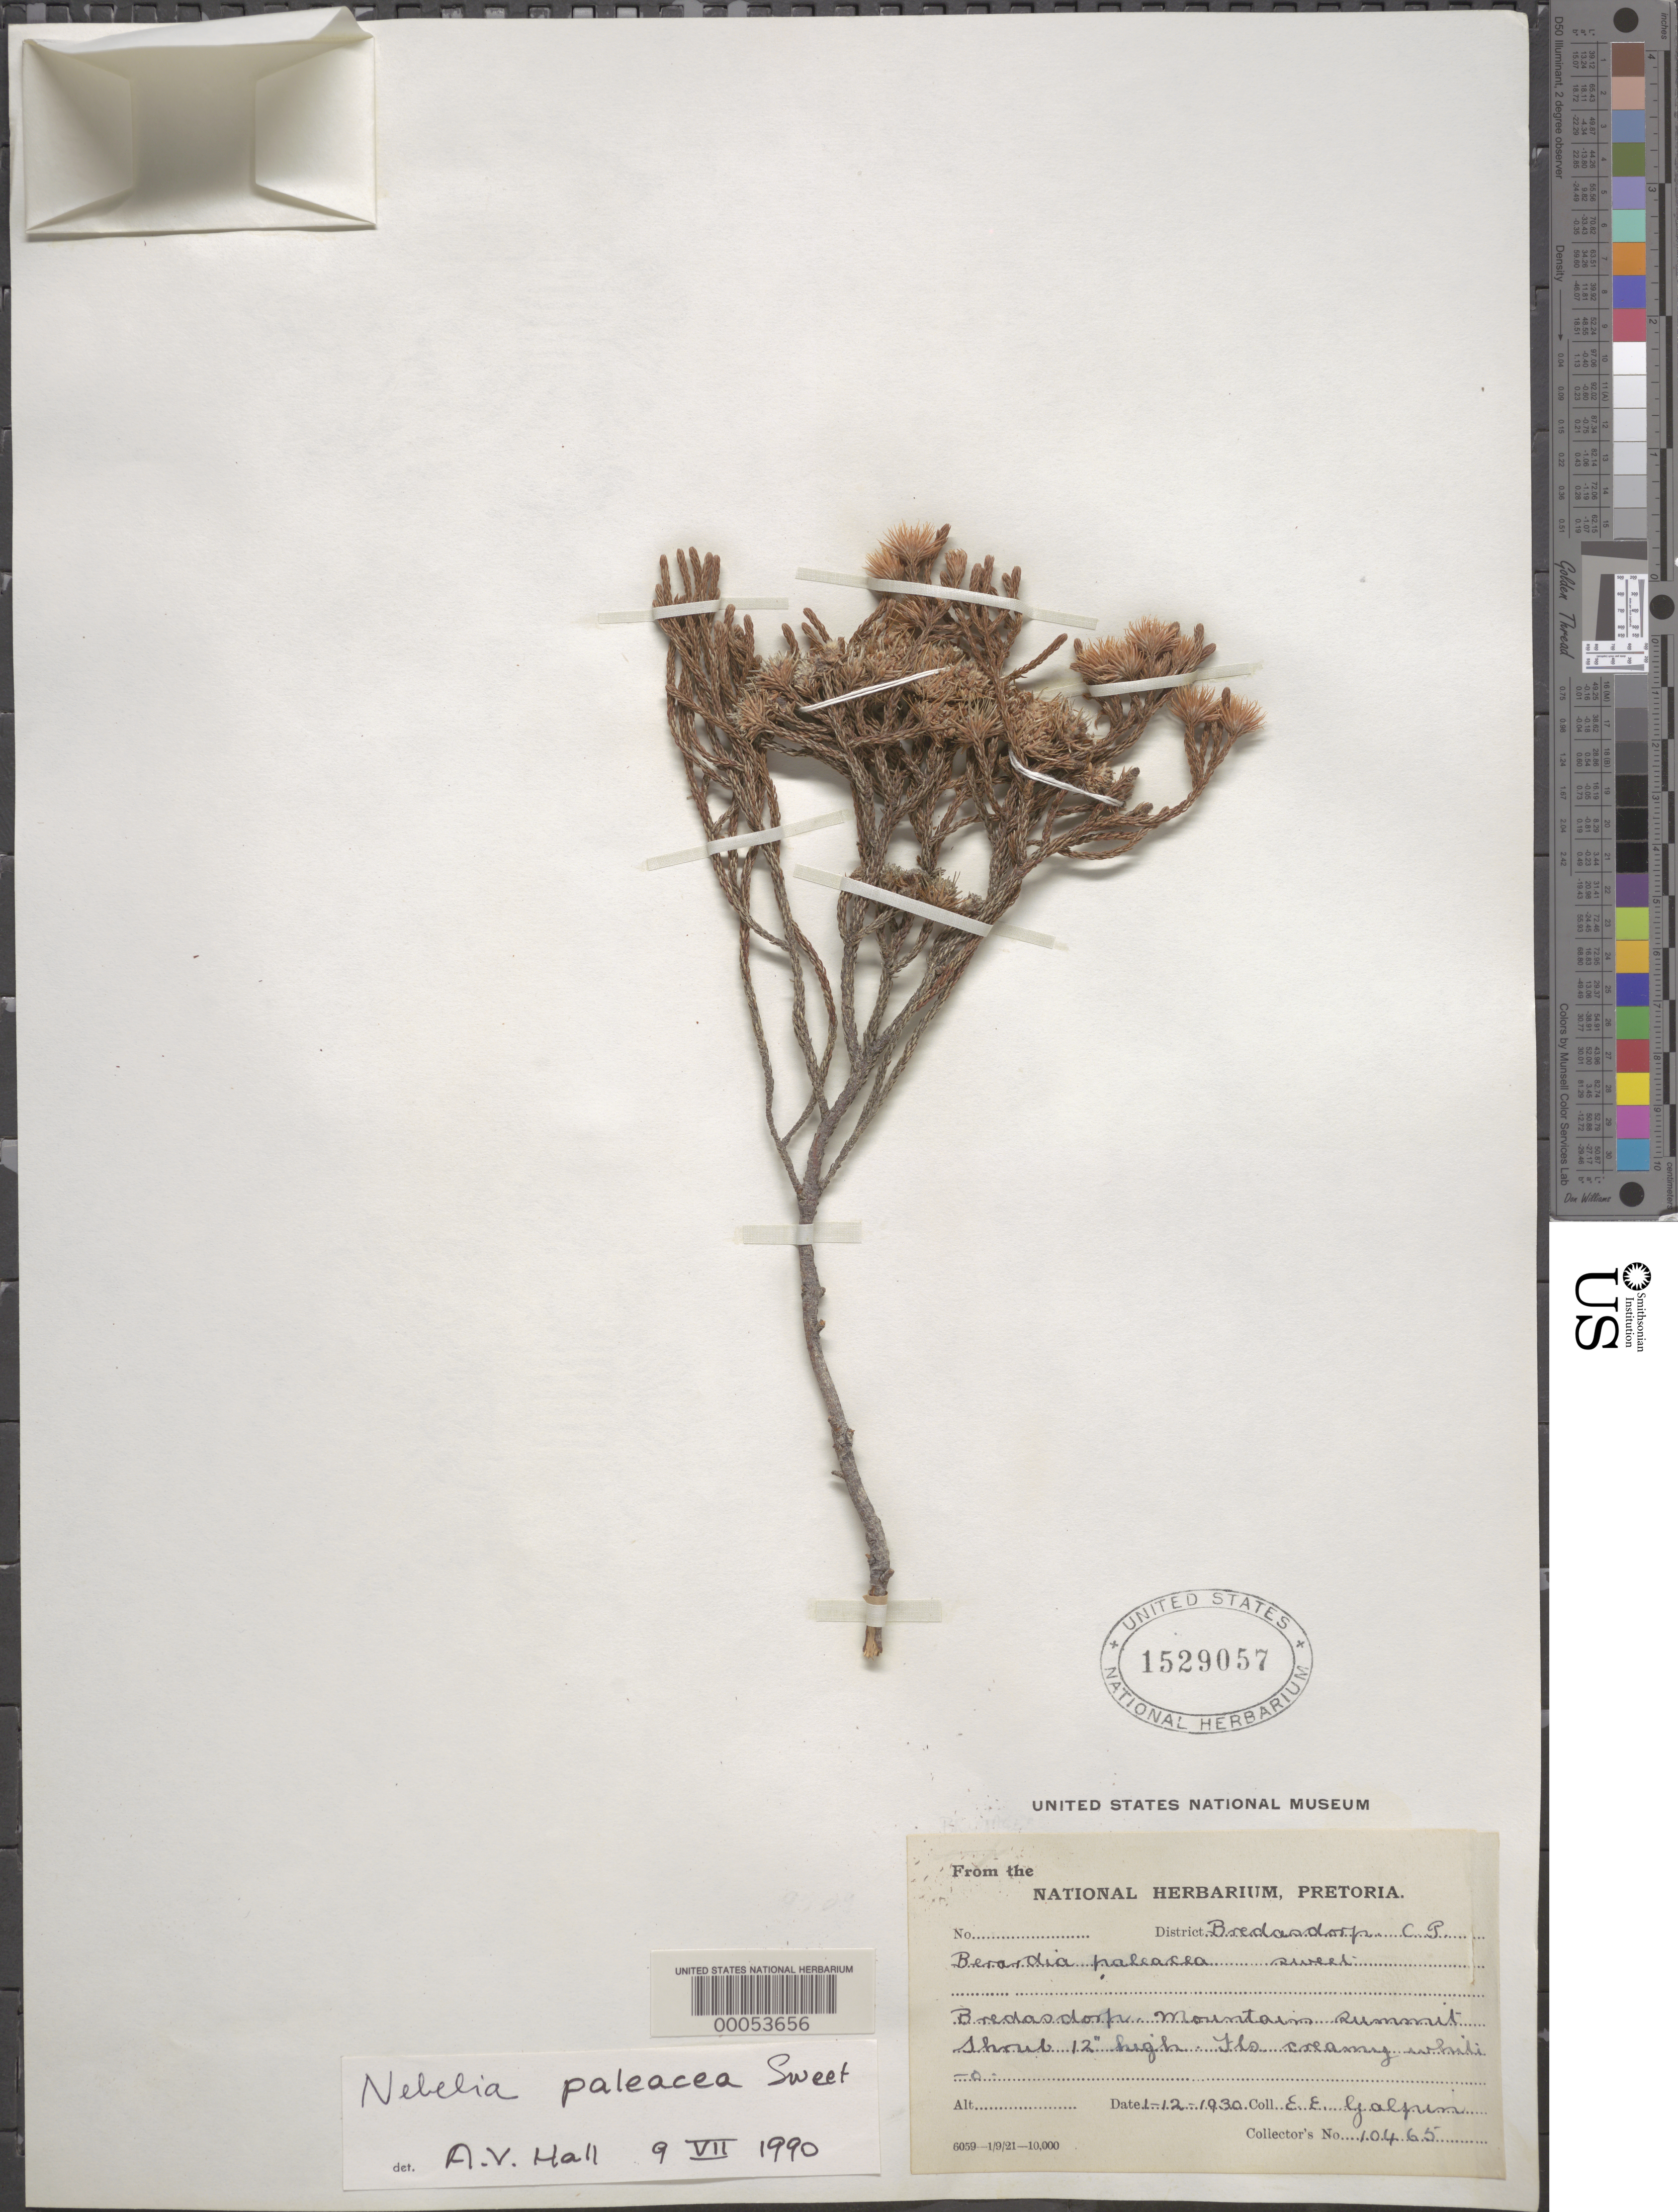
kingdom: Plantae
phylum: Tracheophyta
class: Magnoliopsida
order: Bruniales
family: Bruniaceae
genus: Brunia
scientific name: Brunia paleacea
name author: P.J. Bergius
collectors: E. Galpin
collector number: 10465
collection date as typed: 01 Dec 1930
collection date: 1930-12-01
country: South Africa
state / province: Western Cape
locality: Bredasdorp district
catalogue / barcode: US 1529057